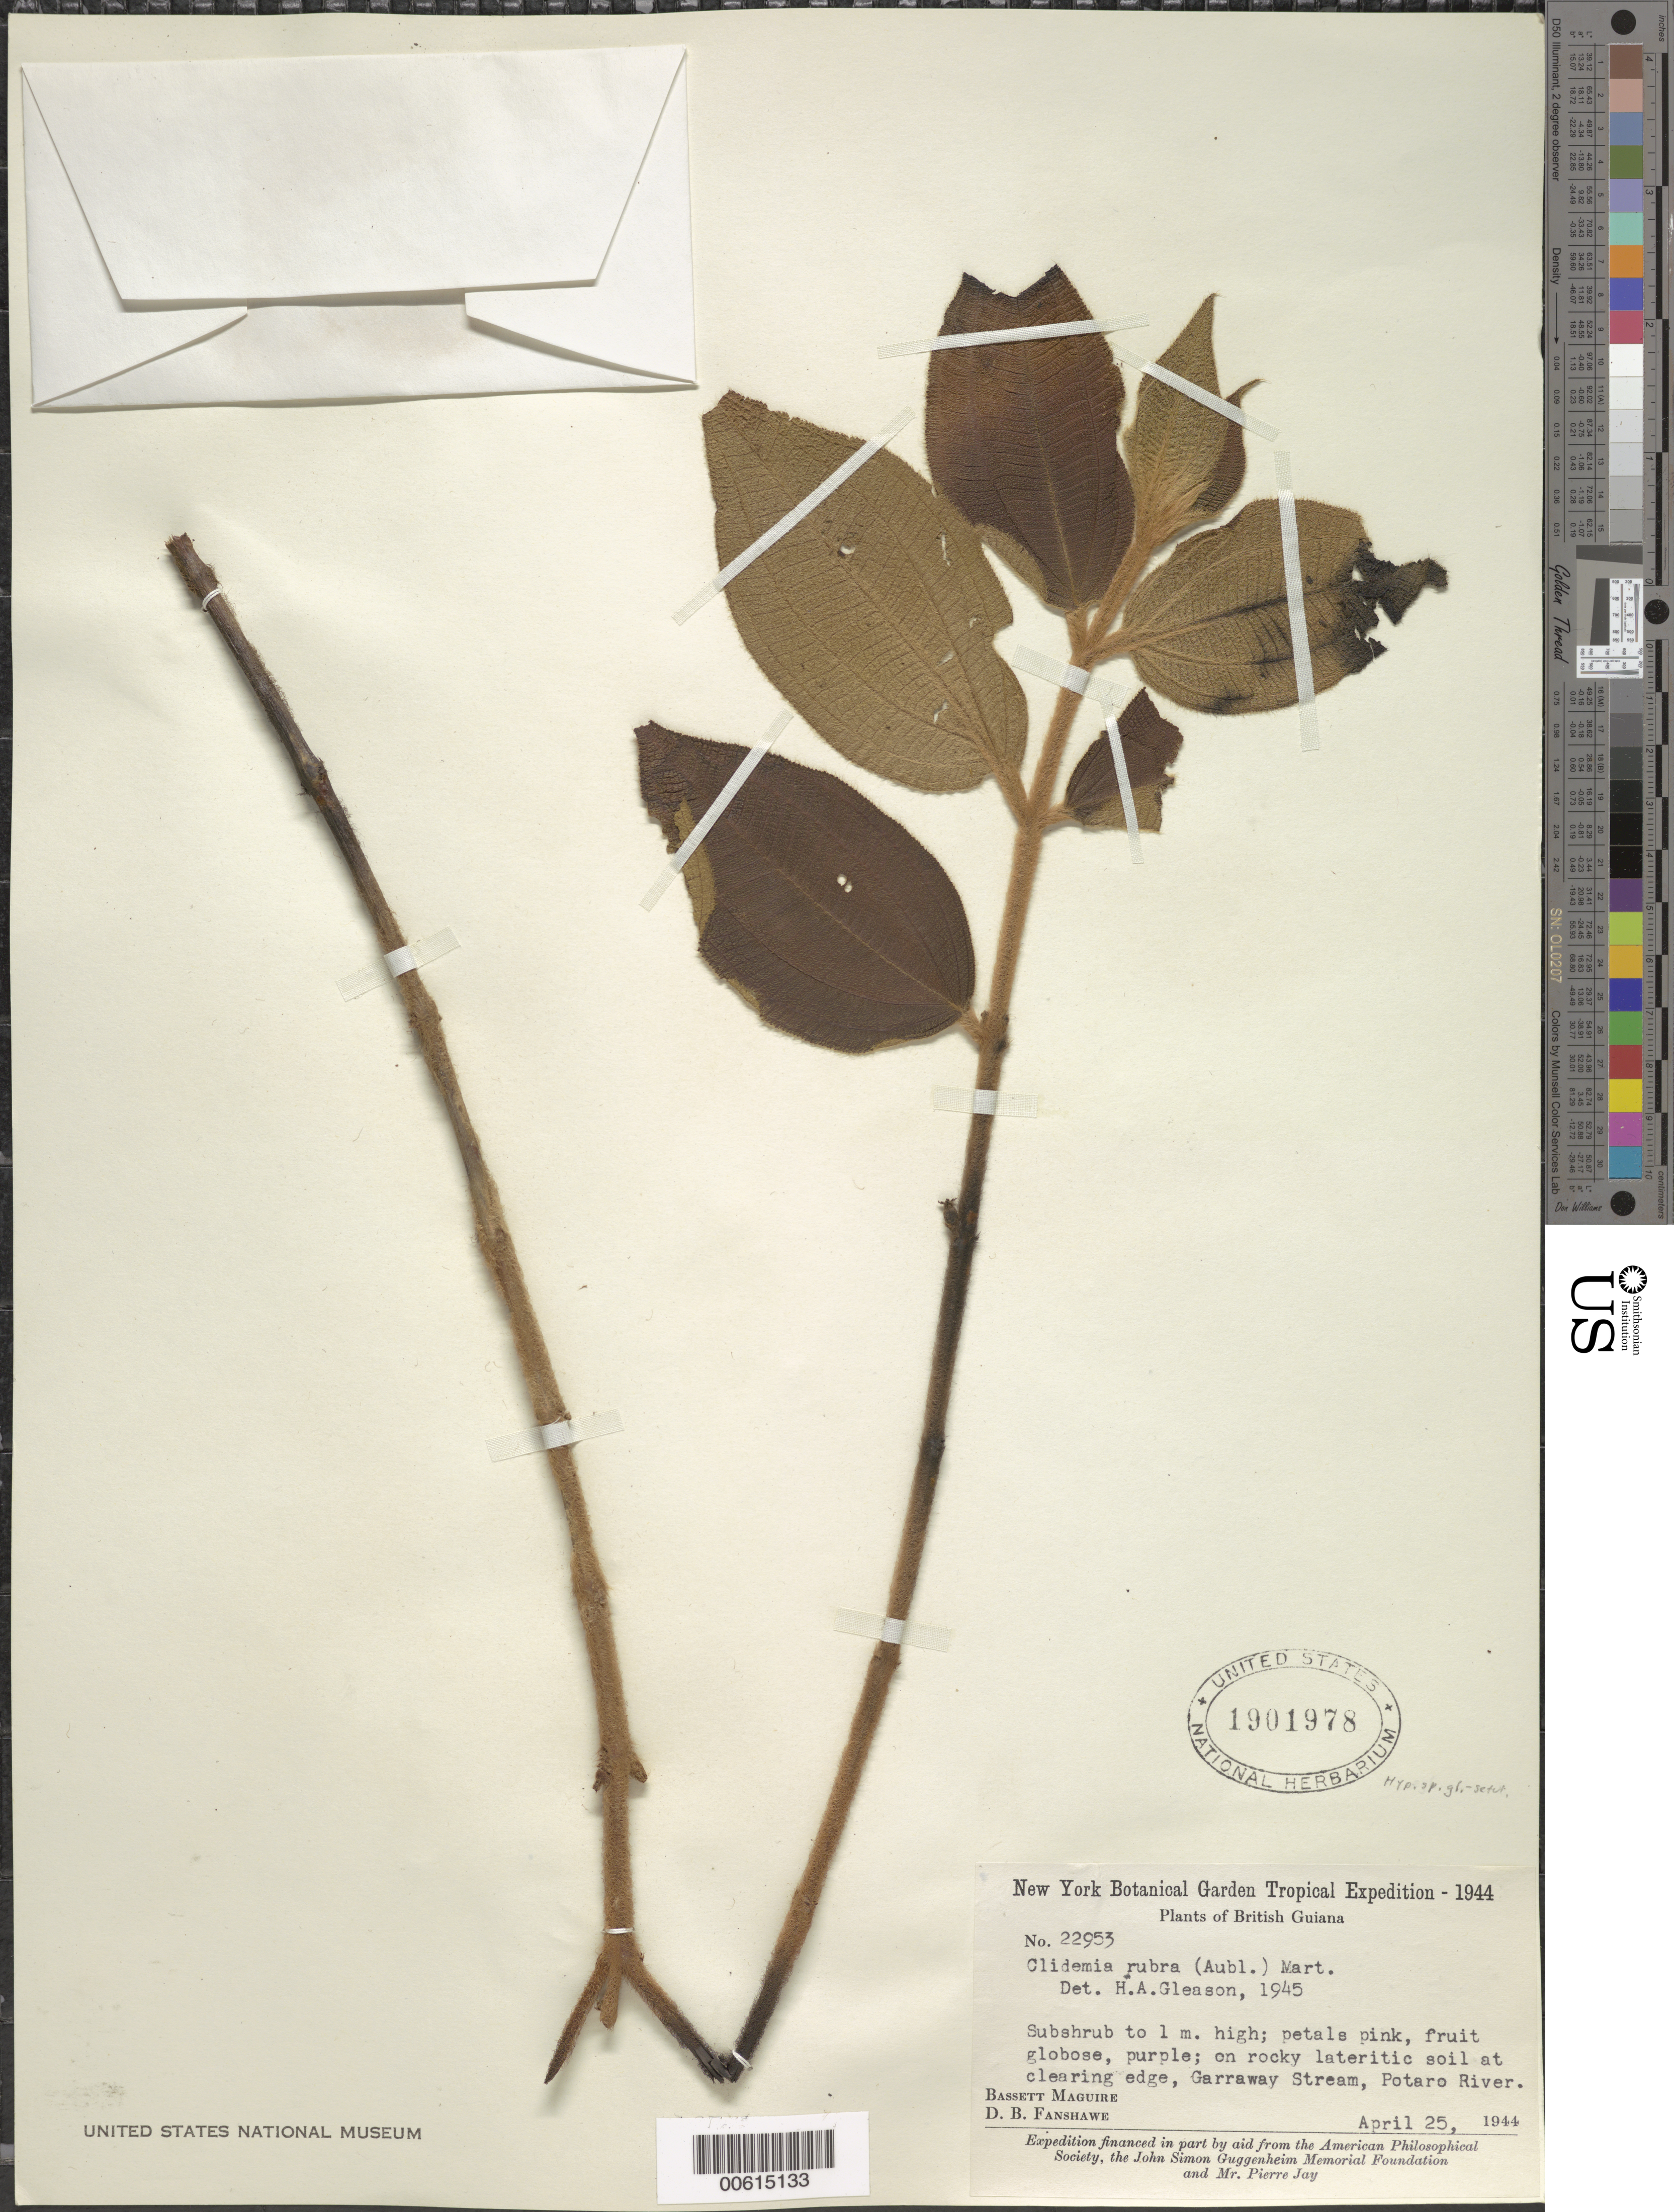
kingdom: Plantae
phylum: Tracheophyta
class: Magnoliopsida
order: Myrtales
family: Melastomataceae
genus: Clidemia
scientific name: Clidemia rubra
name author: (Aubl.) Mart.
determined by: Gleason, H. A.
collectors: B. Maguire & D. B. Fanshawe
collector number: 22953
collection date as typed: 25-Apr-44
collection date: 1944-04-25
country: Guyana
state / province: Potaro-Siparuni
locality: Garraway Stream, Potaro River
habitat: Rocky lateritic oil at clearing edge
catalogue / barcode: US 1901978